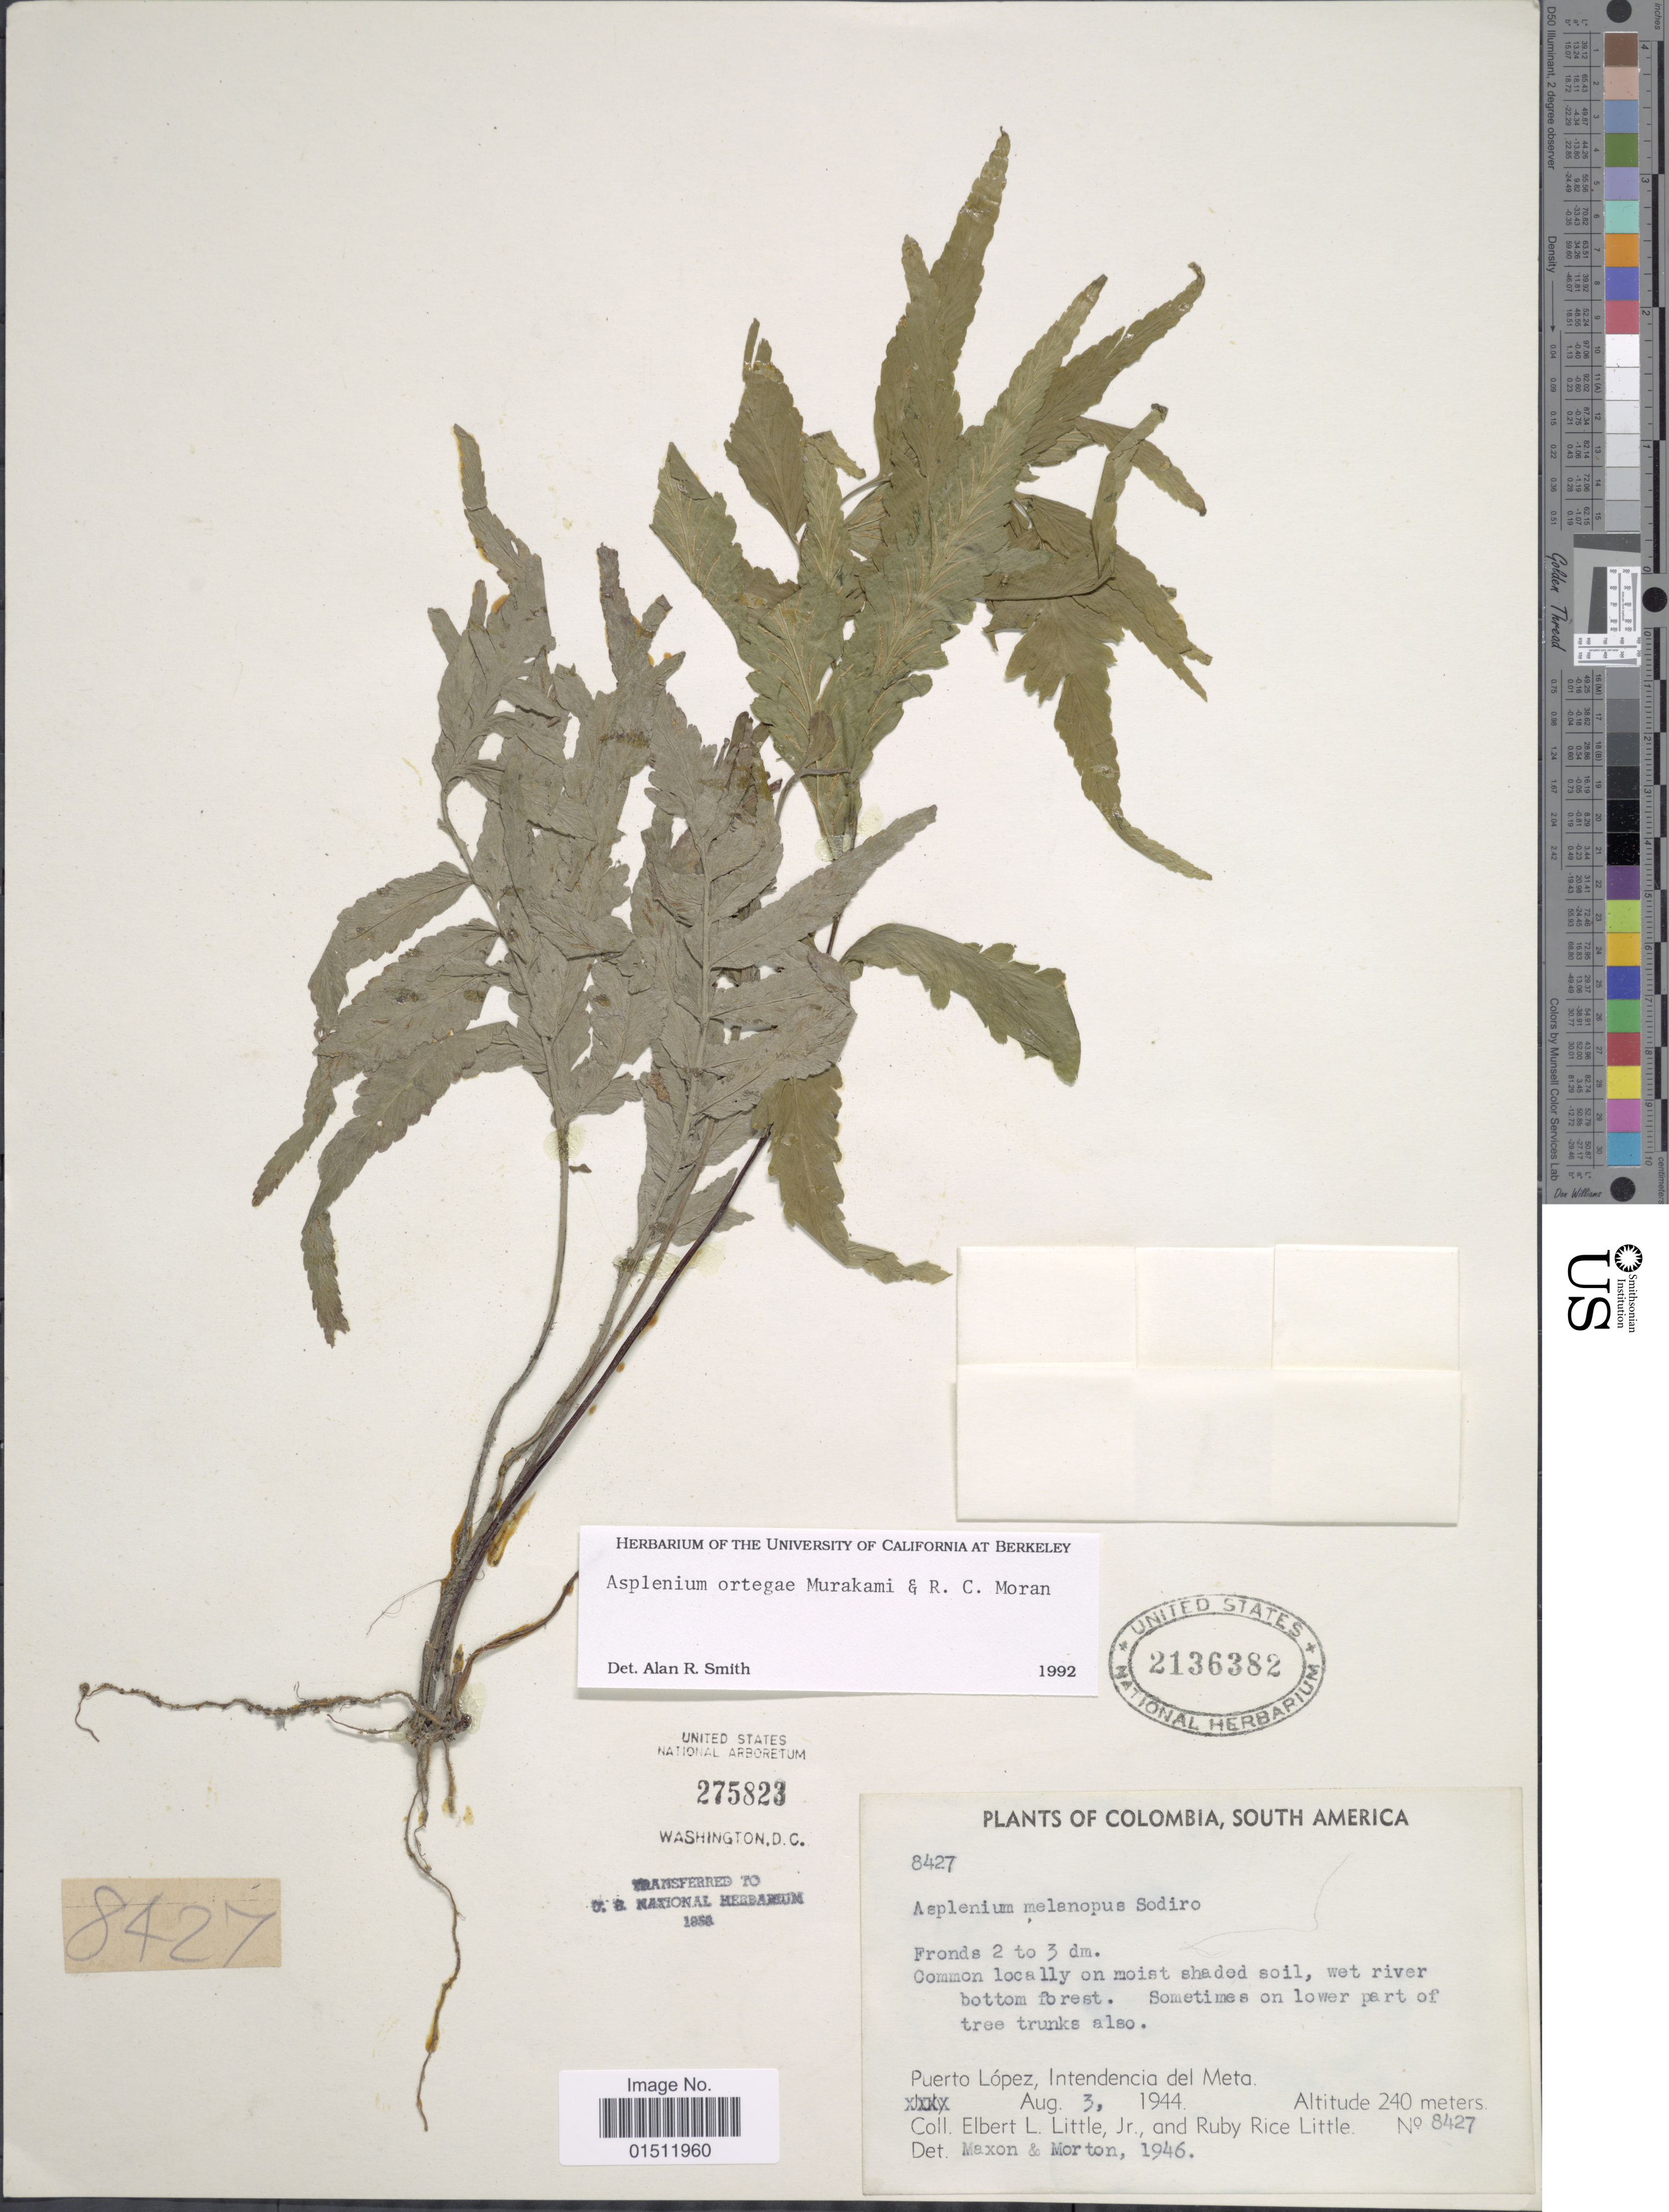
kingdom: Plantae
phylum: Tracheophyta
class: Polypodiopsida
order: Polypodiales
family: Aspleniaceae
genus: Asplenium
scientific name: Asplenium ortegae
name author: N. Murak. & Moran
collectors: E. L. Little & R. R. Little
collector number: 8427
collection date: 1944-08-03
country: Colombia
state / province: Meta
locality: Puerto Lopez, Intendencia del Meta.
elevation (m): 240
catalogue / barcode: US 2136382